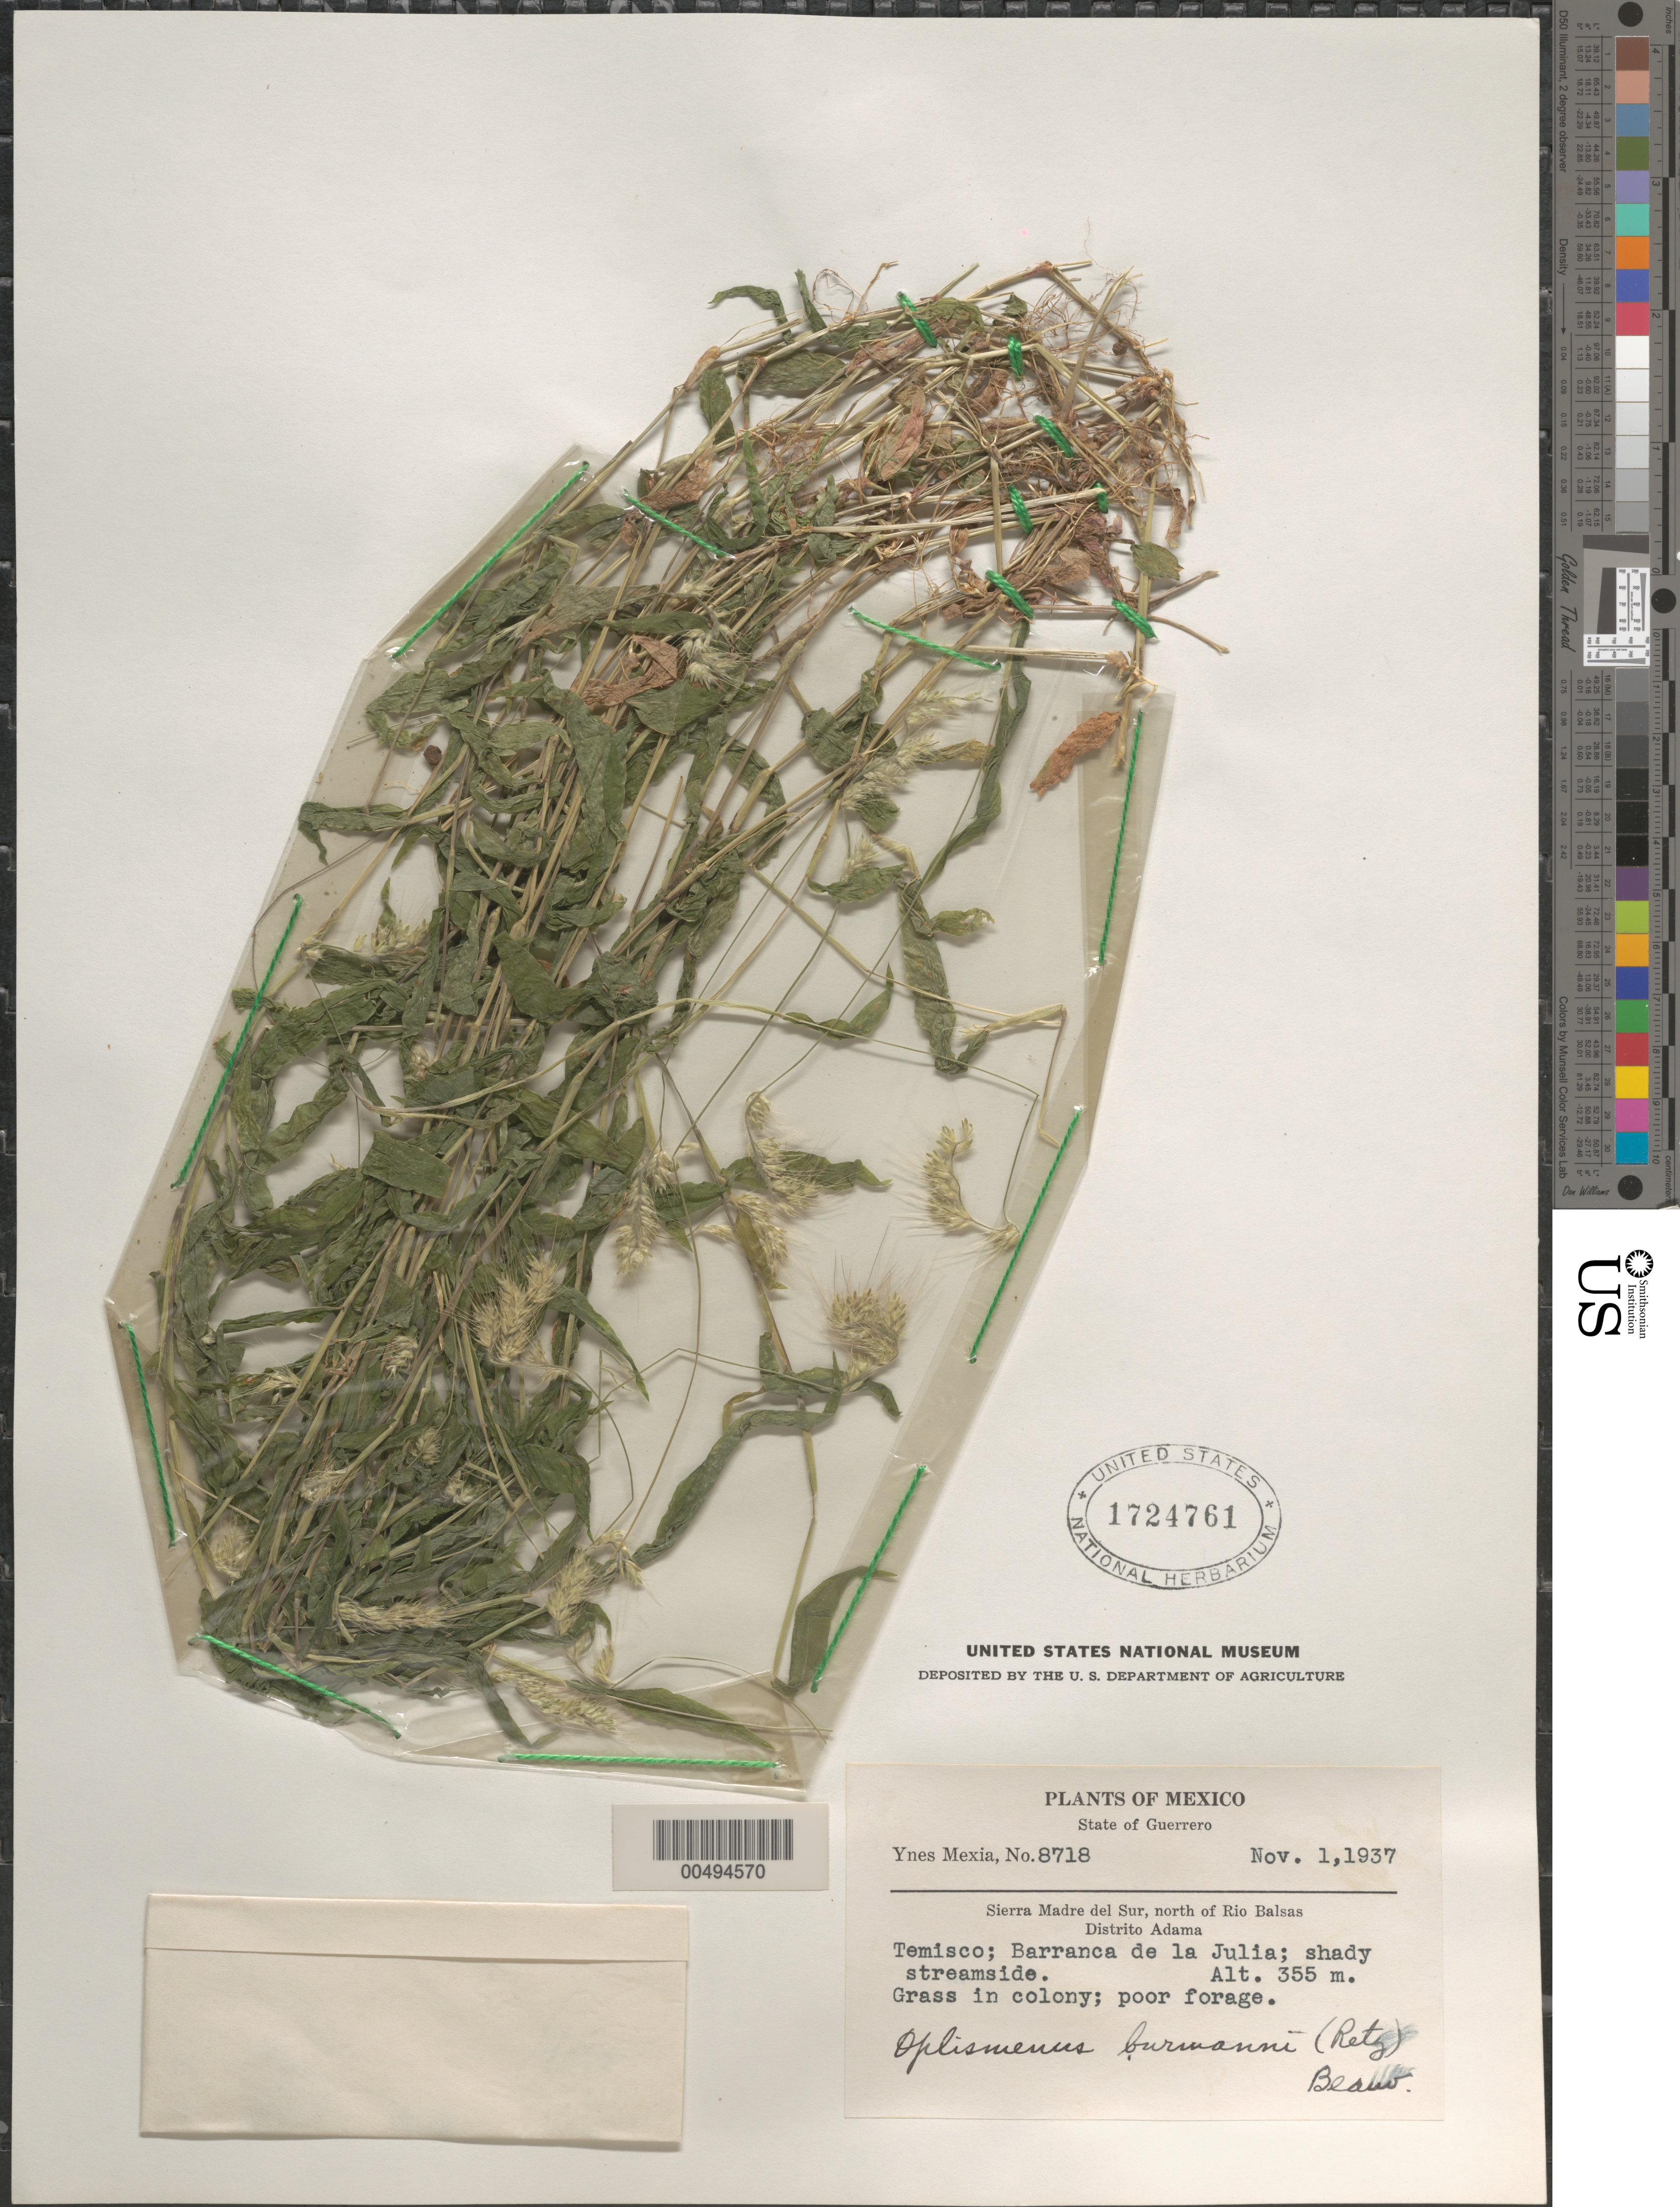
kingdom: Plantae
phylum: Tracheophyta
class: Liliopsida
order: Poales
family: Poaceae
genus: Oplismenus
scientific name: Oplismenus burmannii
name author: (Retz.) P. Beauv.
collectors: Y. Mexia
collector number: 8718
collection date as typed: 1 Nov 1937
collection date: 1937-11-01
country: Mexico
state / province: Guerrero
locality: Sierra Madre del S, N of Rio Balsas, Dist Adama, Temisco, Barranca de la Julia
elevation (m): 355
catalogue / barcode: US 1724761